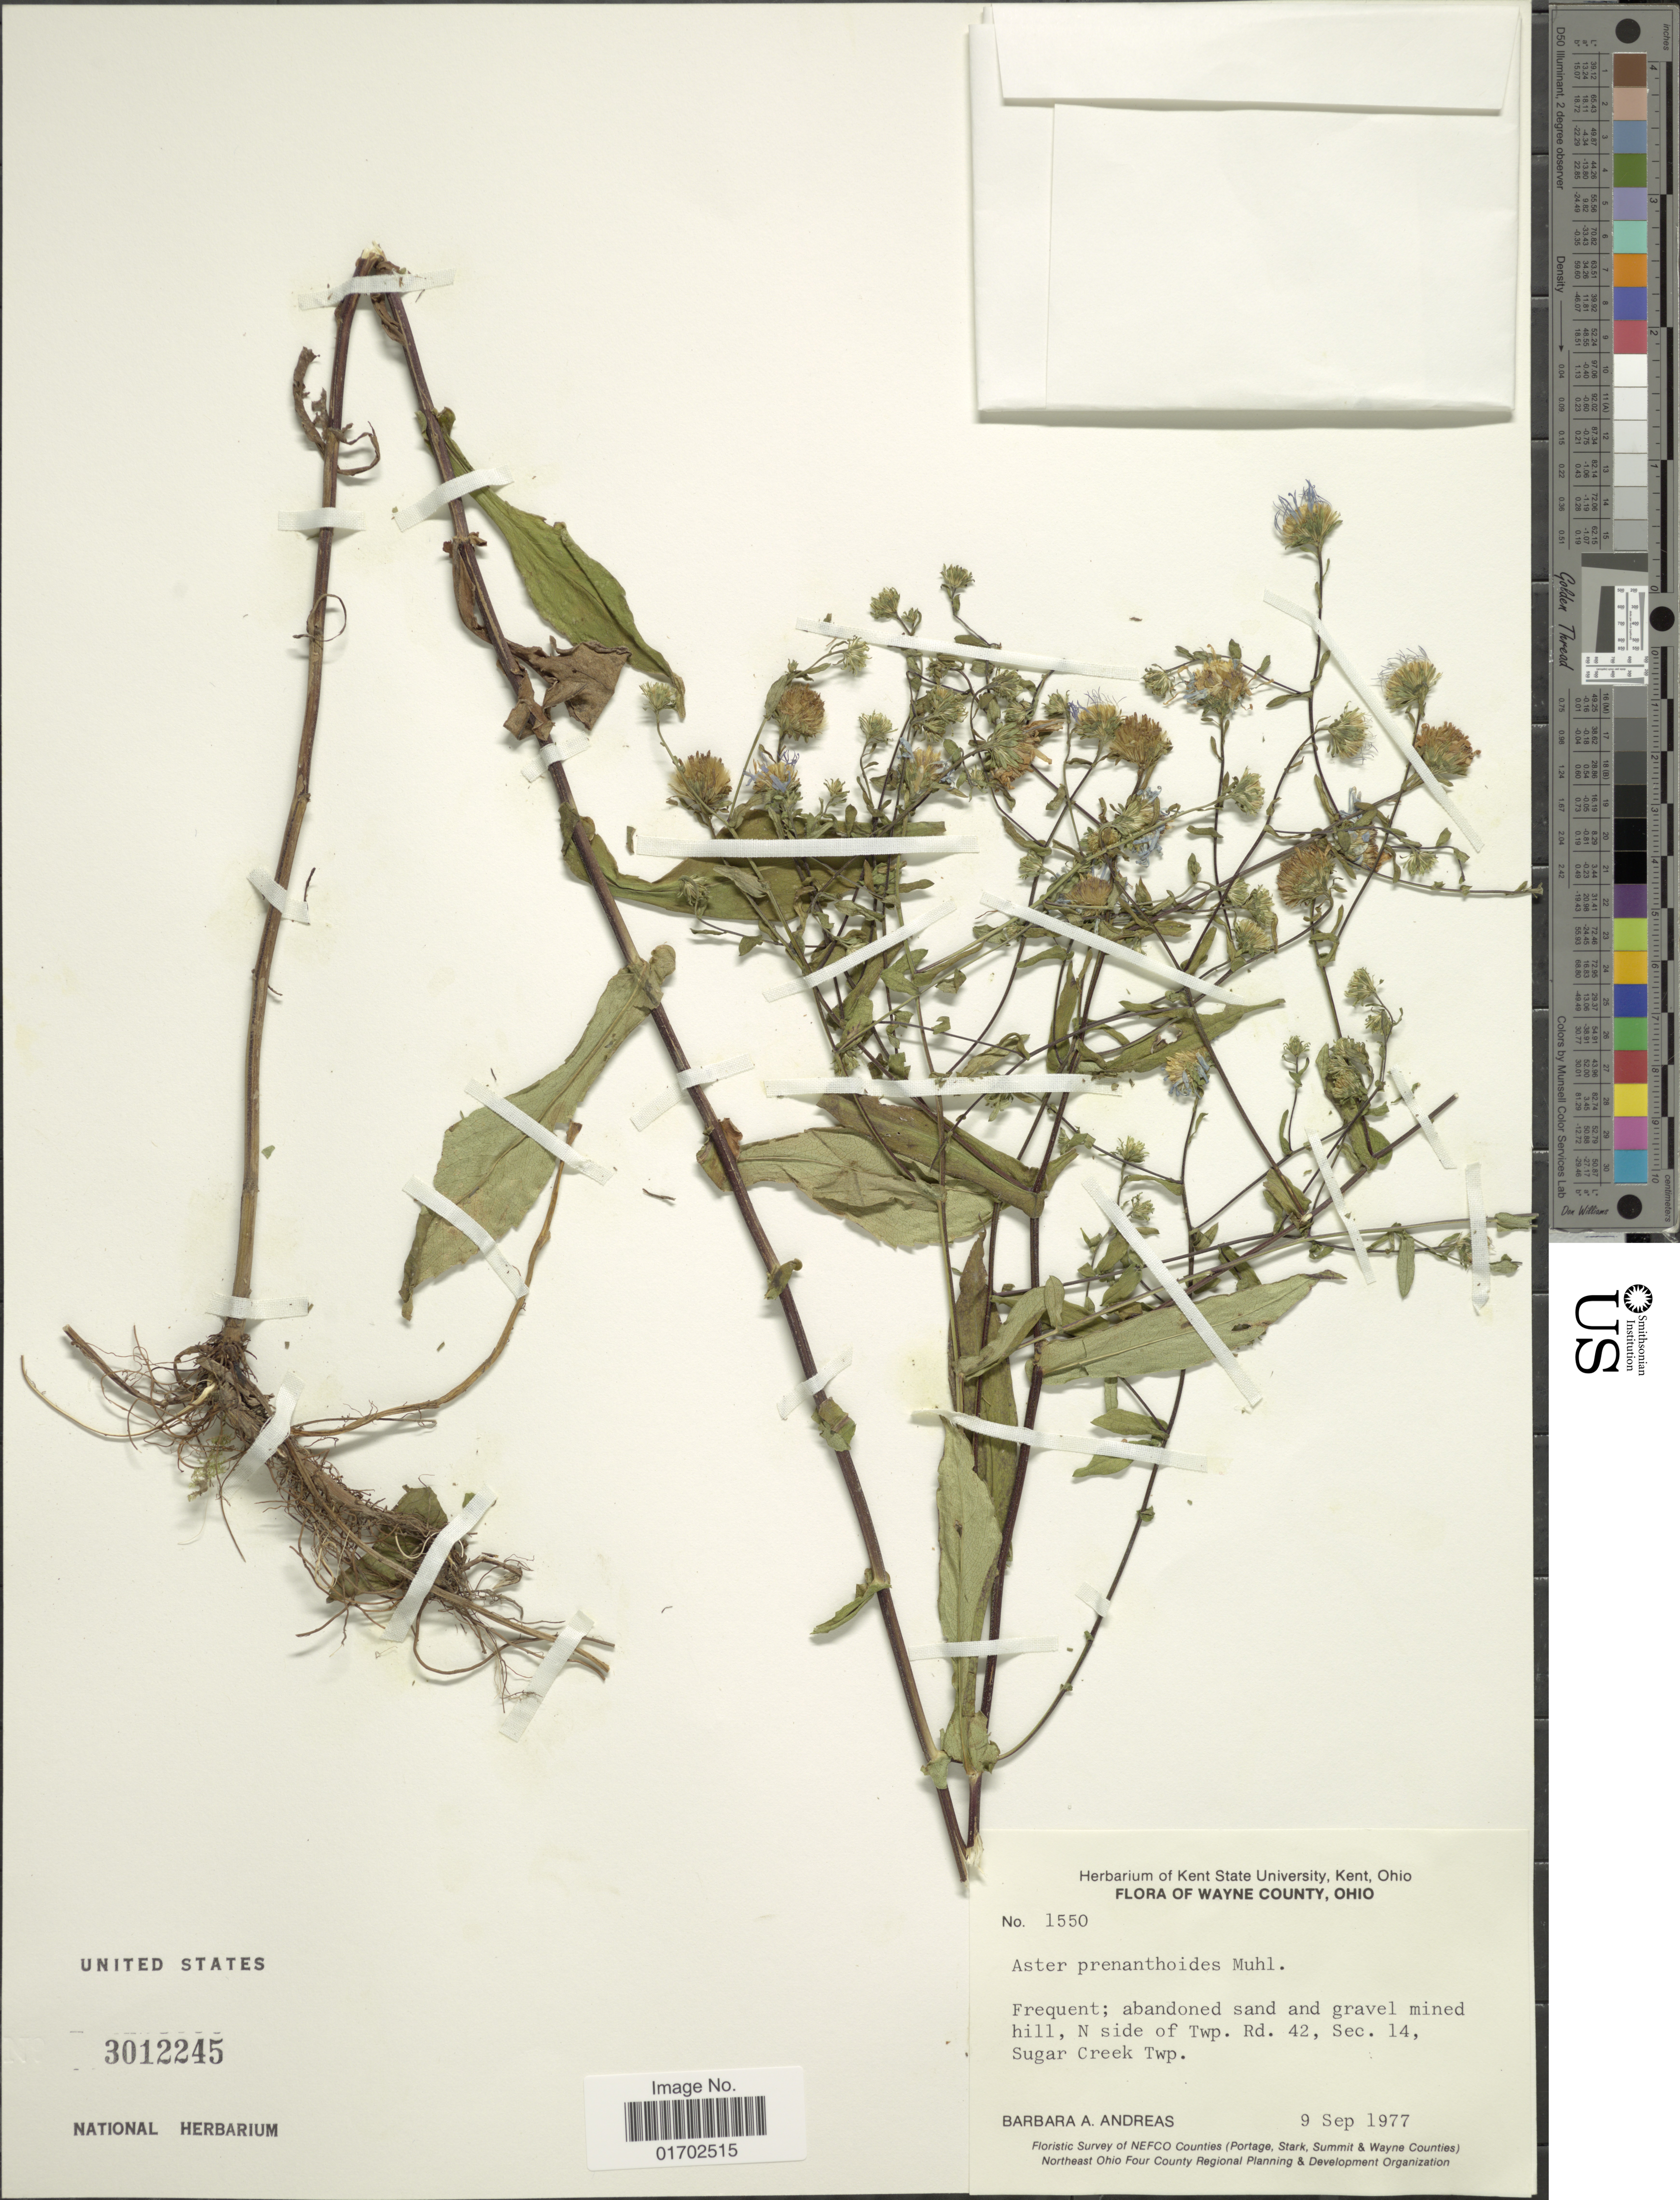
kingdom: Plantae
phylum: Tracheophyta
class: Magnoliopsida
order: Asterales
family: Asteraceae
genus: Symphyotrichum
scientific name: Symphyotrichum prenanthoides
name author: (Muhl. ex Willd.) G.L. Nesom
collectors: B. A. Andreas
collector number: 1550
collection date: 1977-09-09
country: United States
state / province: Ohio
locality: Wayne County, Ohio. Frequent; abandoned sand and gravel mined hill, N side of Twp. Rd. 42, Sec. 14, Sugar Creek Twp.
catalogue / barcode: US 3012245